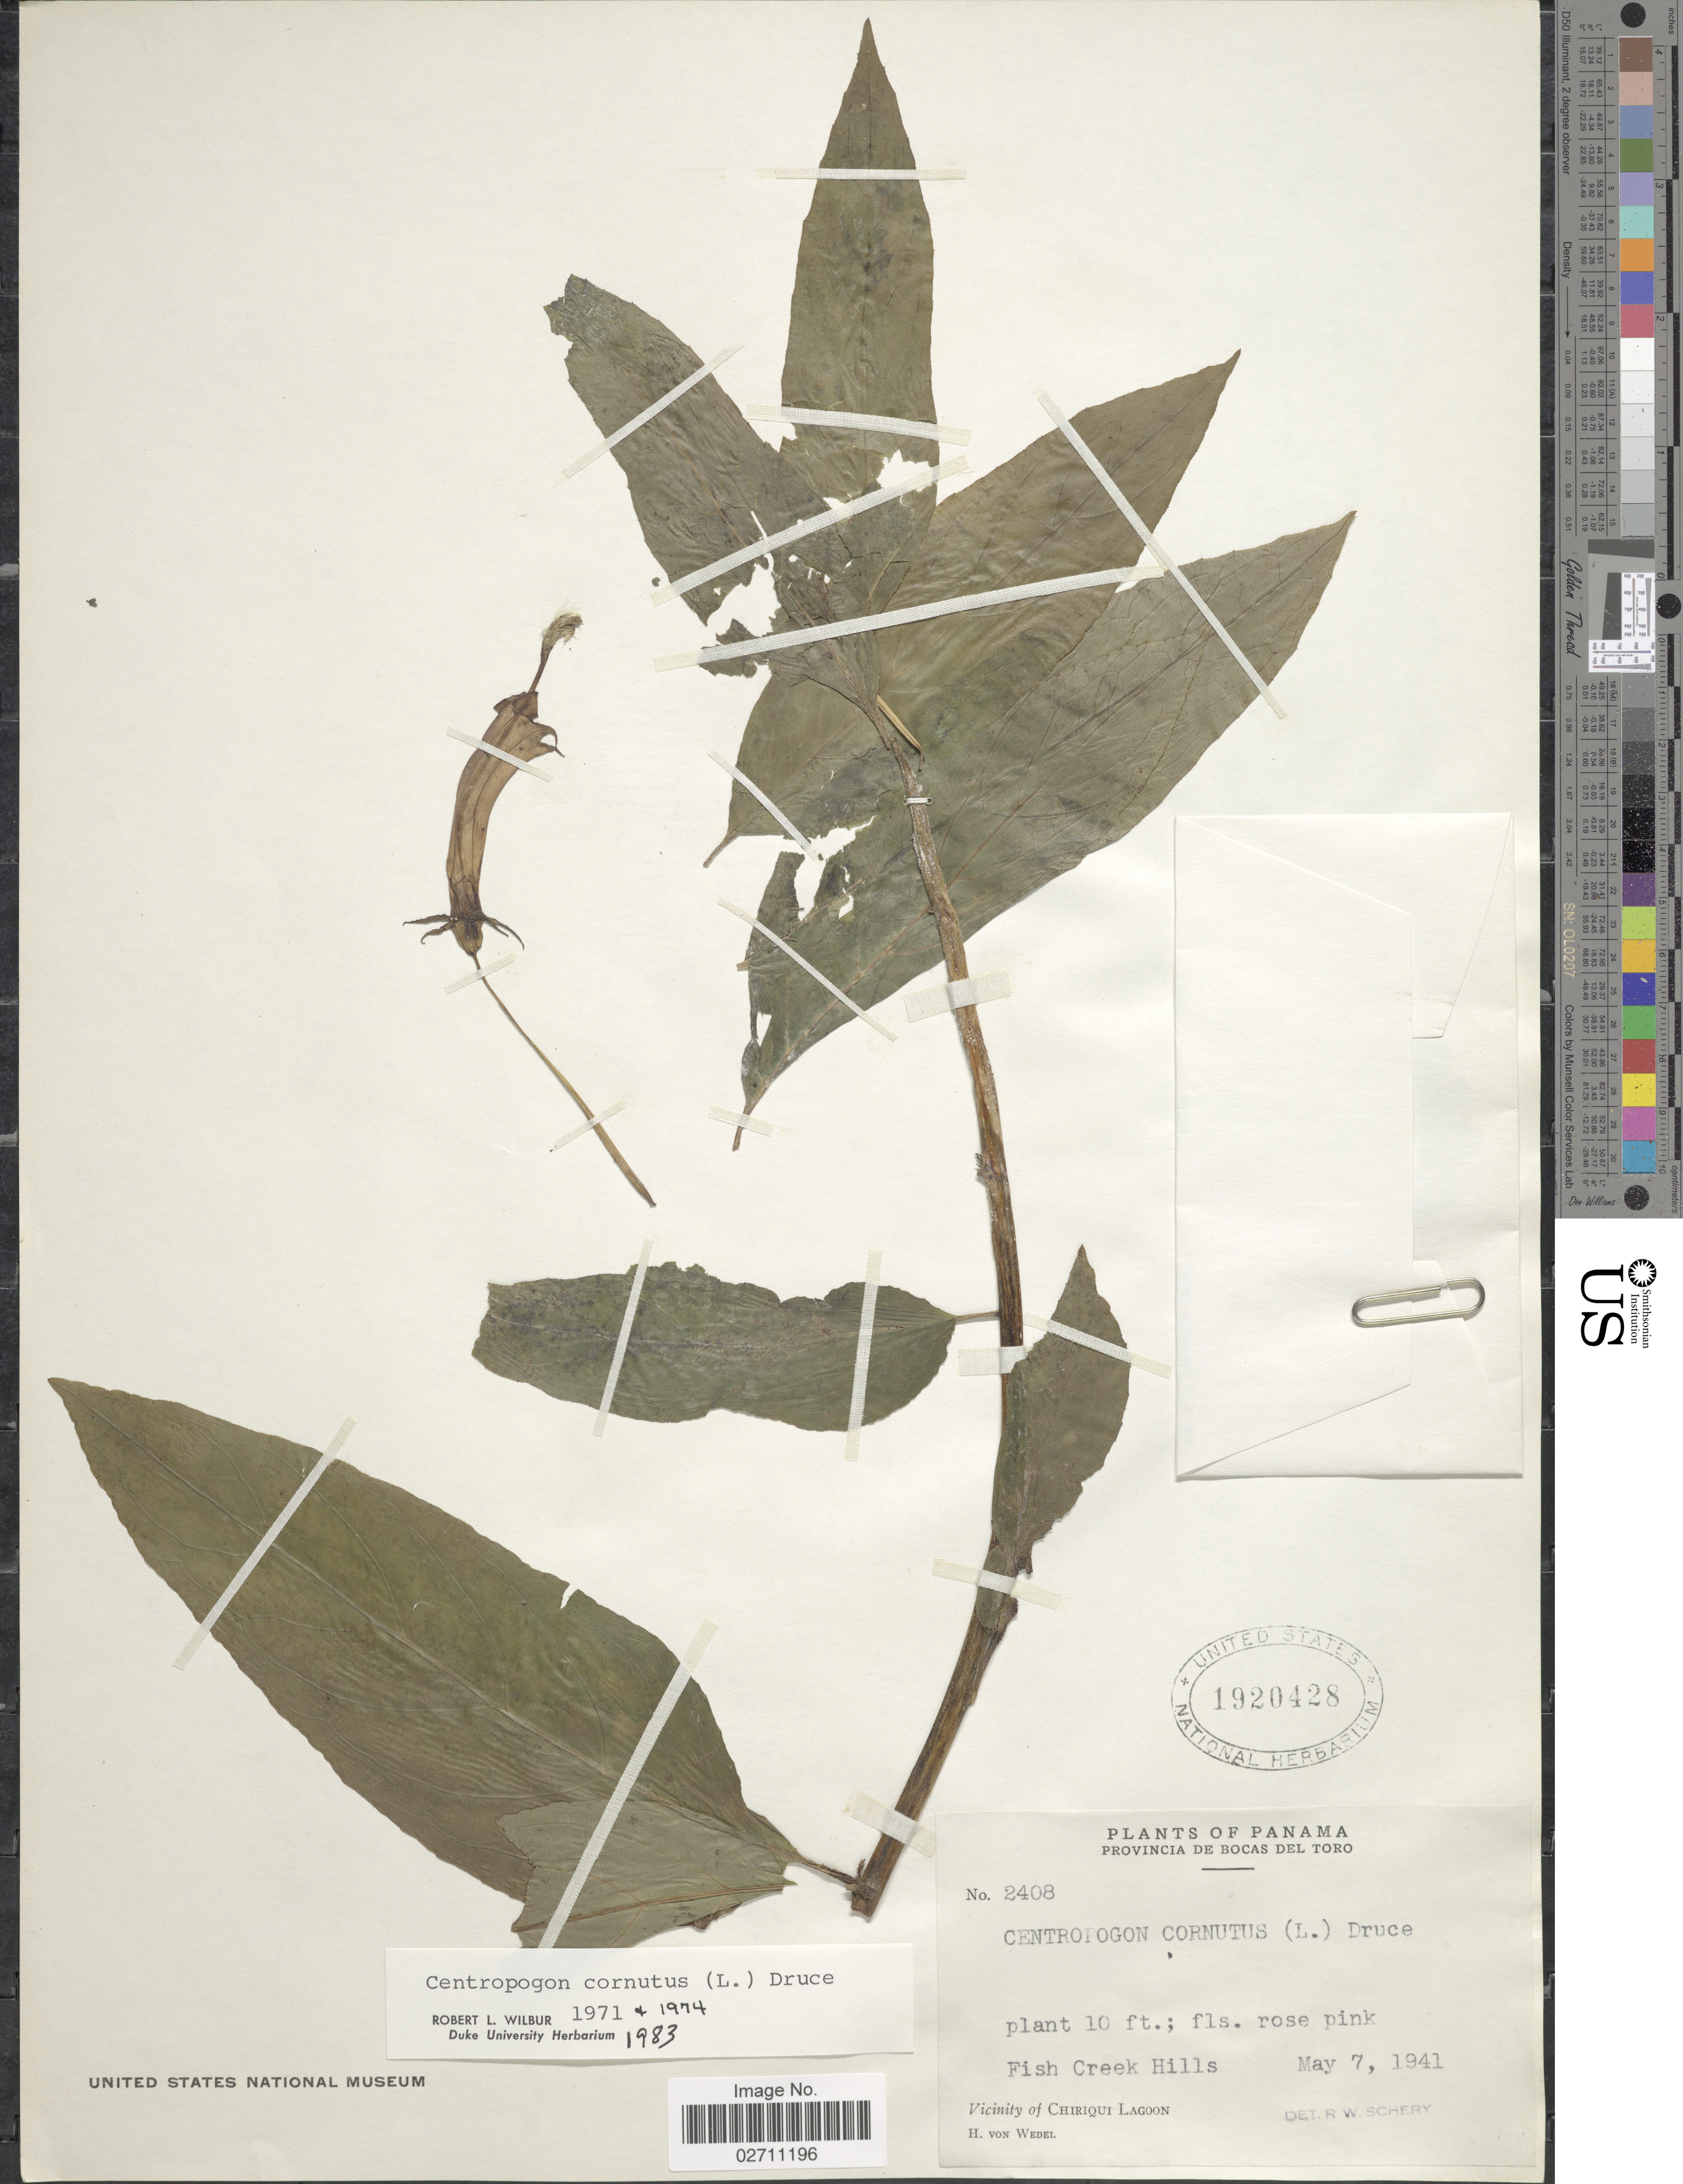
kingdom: Plantae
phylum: Tracheophyta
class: Magnoliopsida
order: Asterales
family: Campanulaceae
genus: Centropogon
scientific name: Centropogon cornutus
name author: (L.) Druce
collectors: H. von Wedel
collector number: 2408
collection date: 1941-05-07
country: Panama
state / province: Bocas del Toro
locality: Fish Creek Hills, Vicinity of Chiriqui Lagoon.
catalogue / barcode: US 1920428